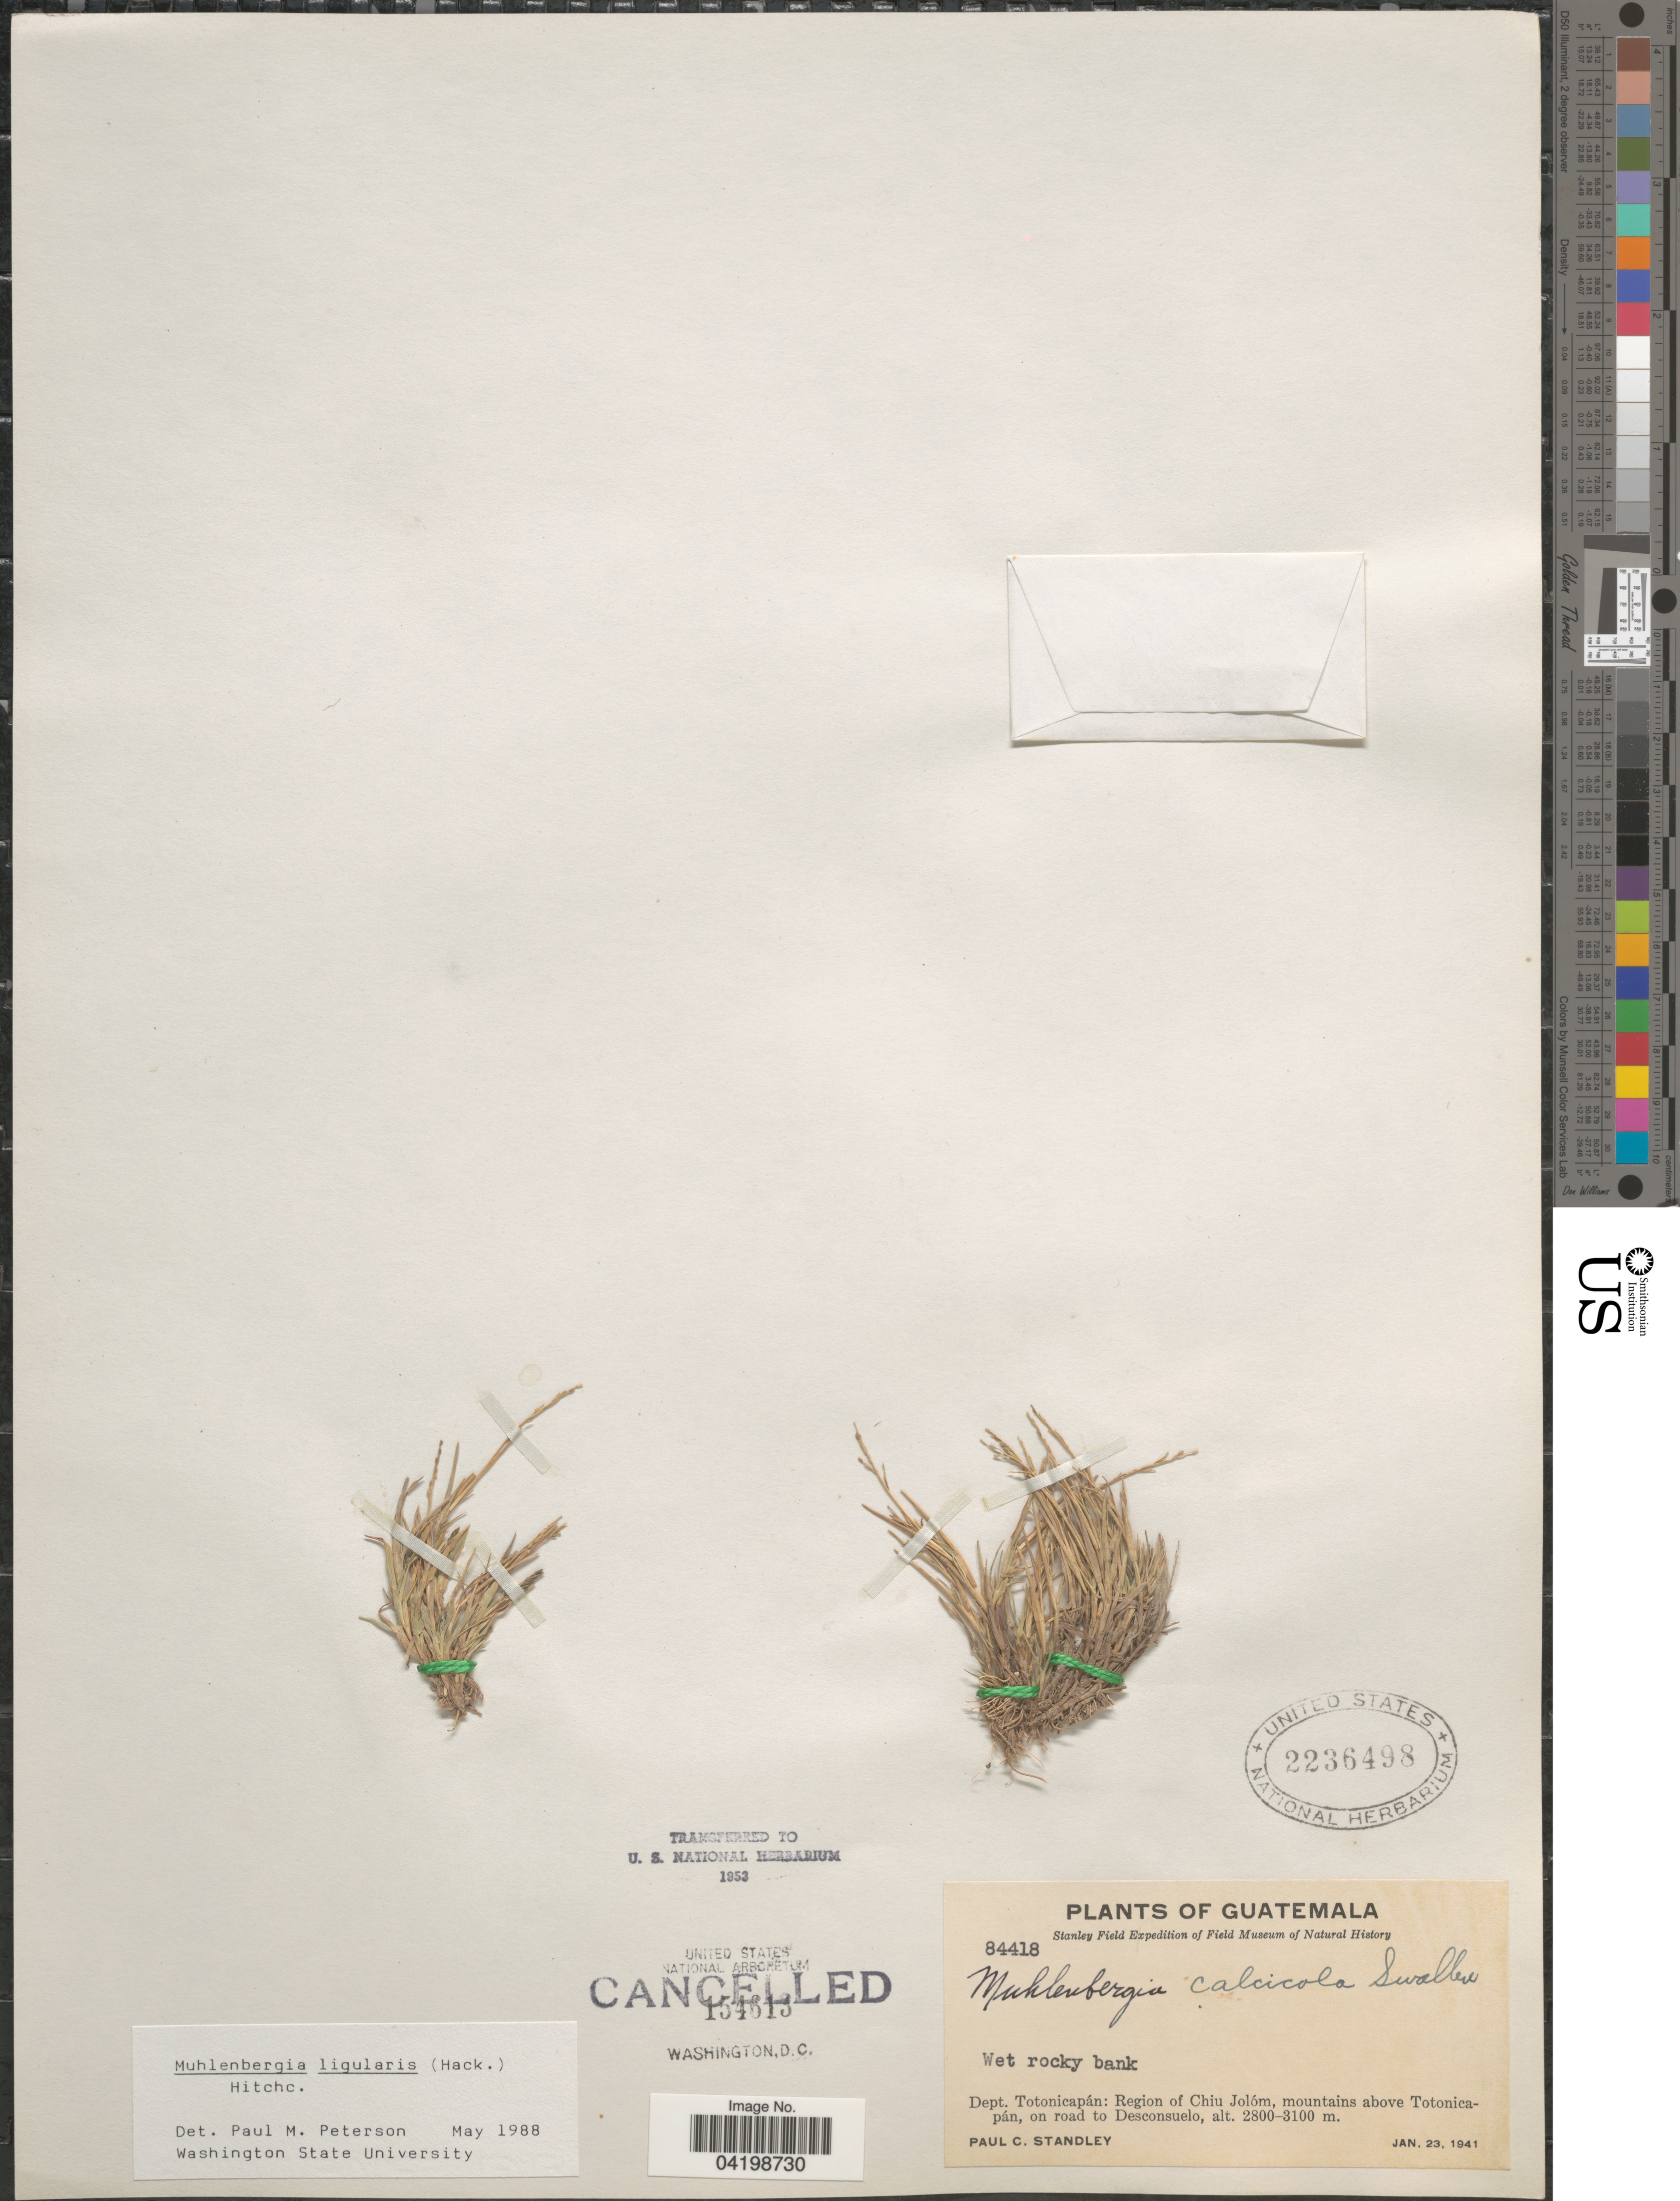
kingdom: Plantae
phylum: Tracheophyta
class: Liliopsida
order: Poales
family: Poaceae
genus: Muhlenbergia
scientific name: Muhlenbergia ligularis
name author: (Hack.) Hitchc.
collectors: P. C. Standley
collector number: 84418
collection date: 1941-01-23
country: Guatemala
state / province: Totonicapan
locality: Stanley Field Expedition. Dept. Totonicapán: Region of Chiu Jolóm, mountains above Totonicapán, on road to Desconsuelo.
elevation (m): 2800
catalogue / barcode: US 2236498